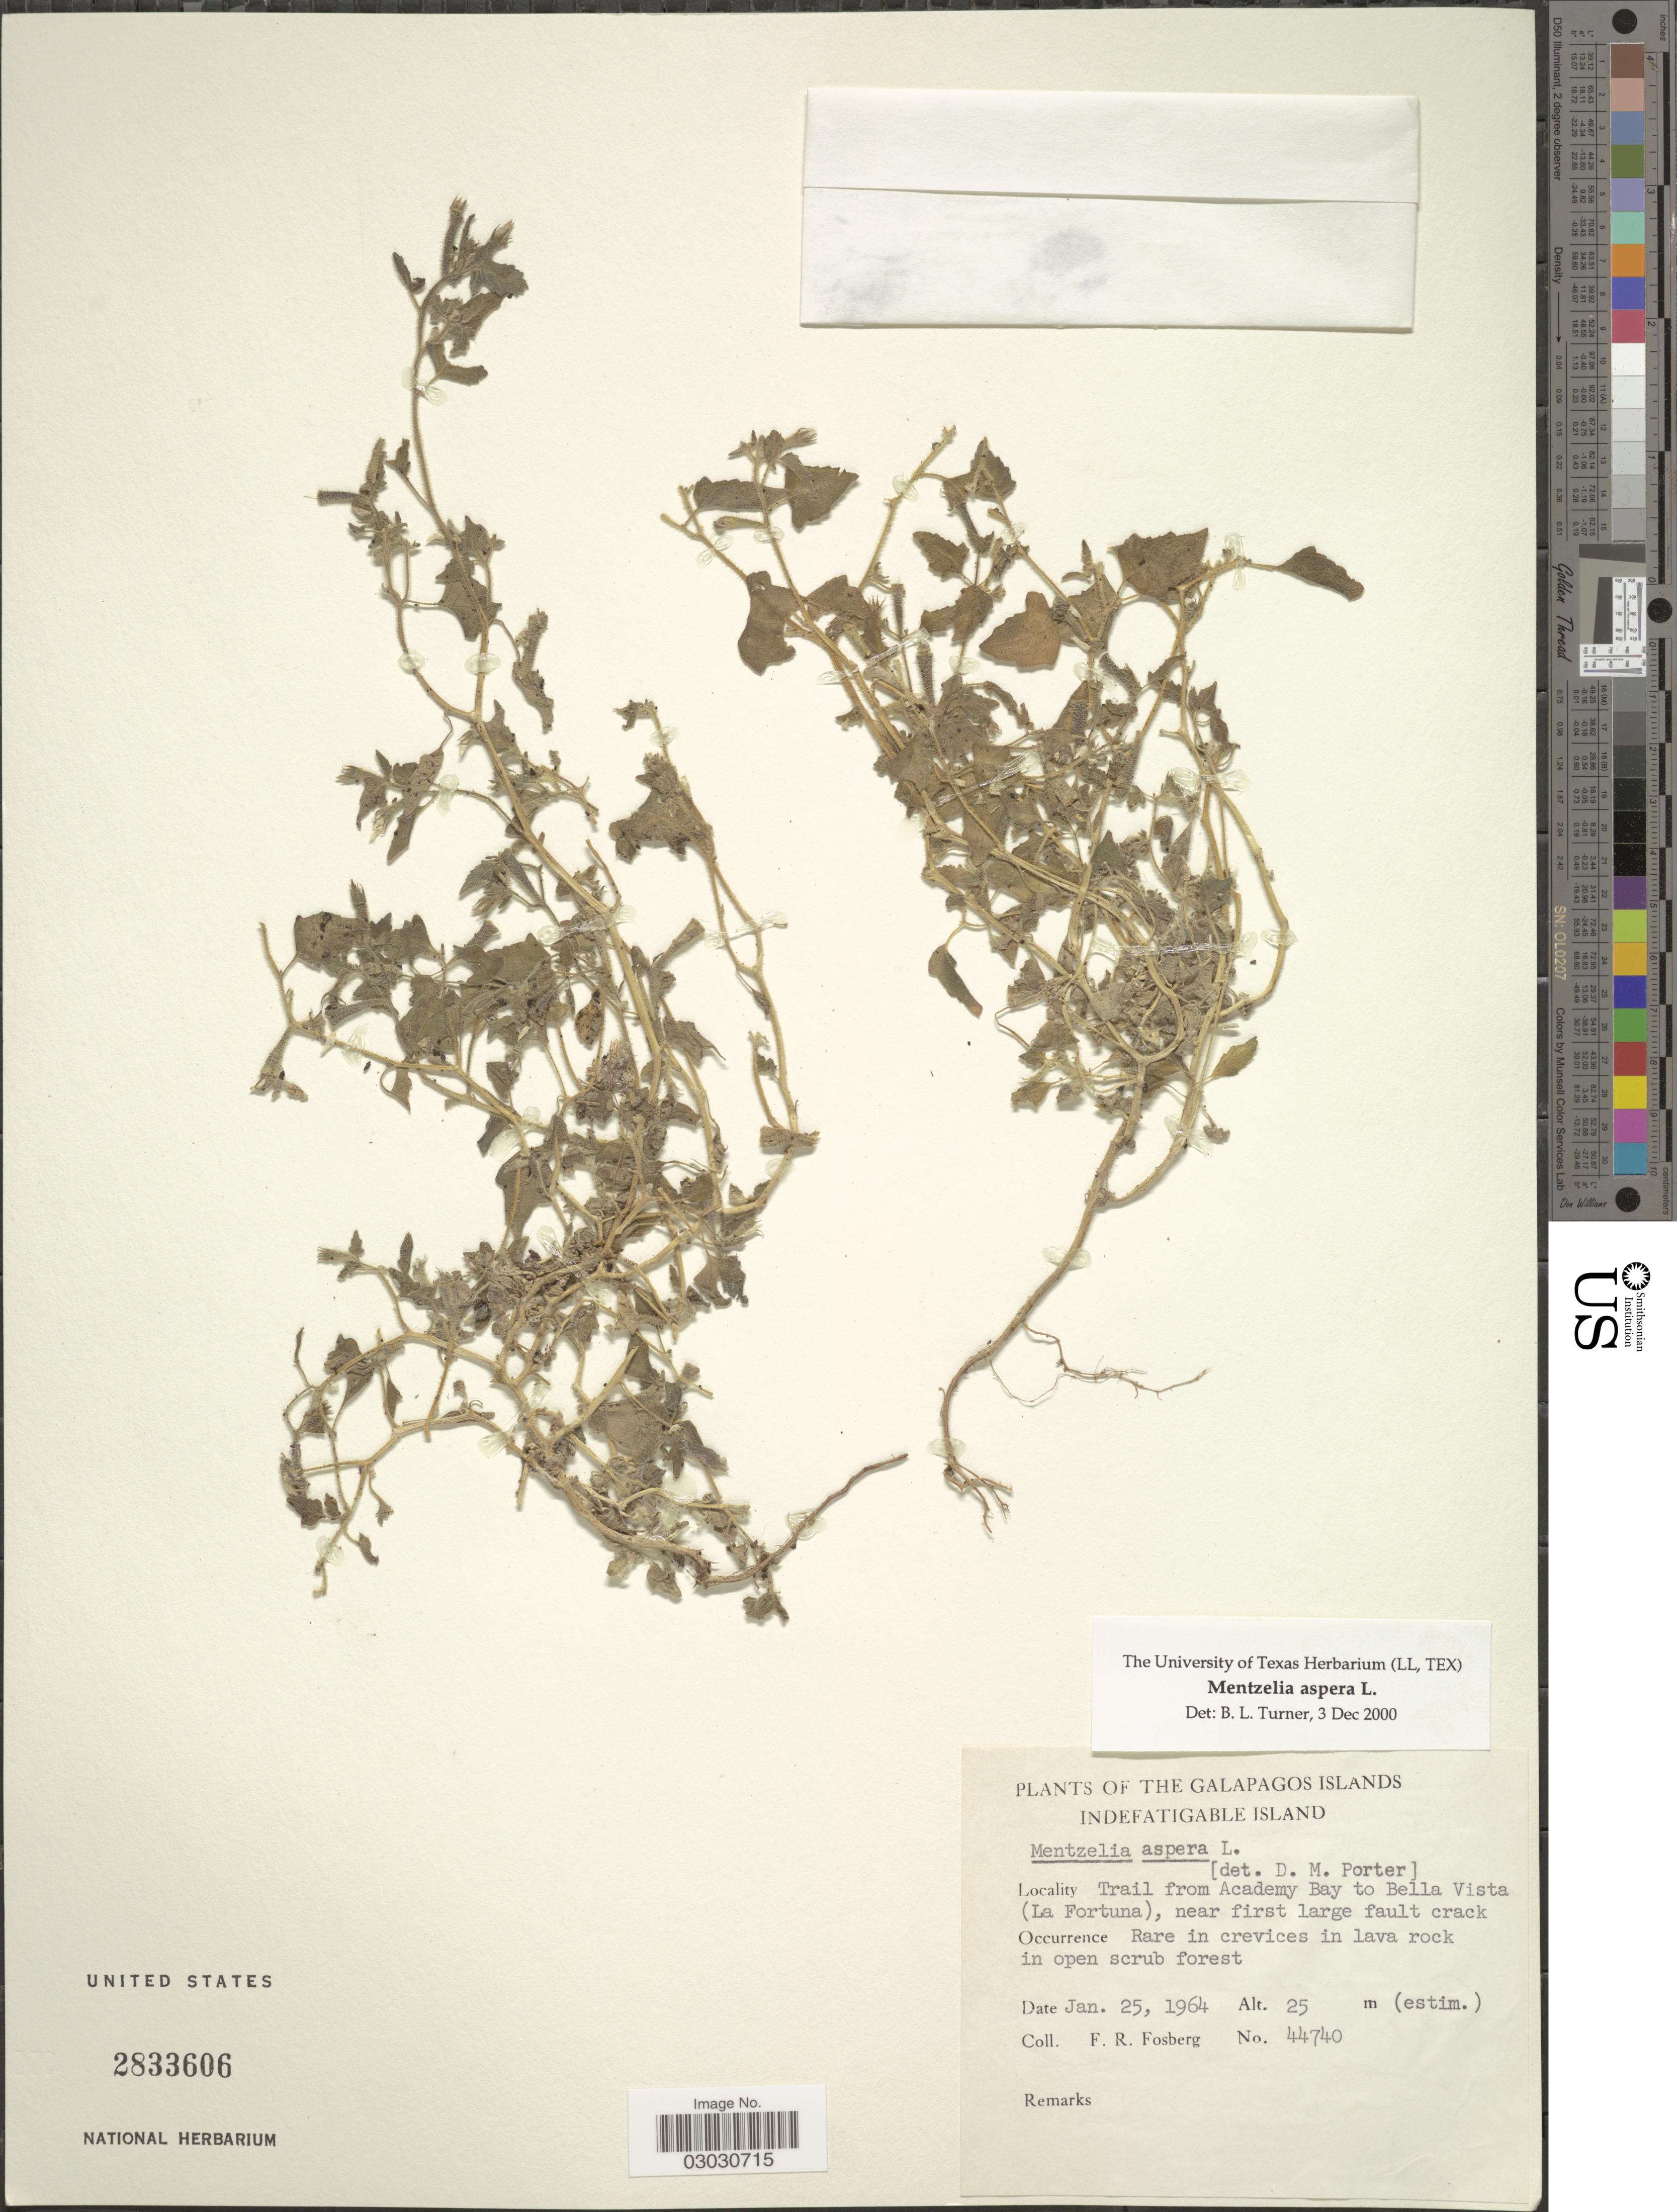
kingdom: Plantae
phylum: Tracheophyta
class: Magnoliopsida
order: Cornales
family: Loasaceae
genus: Mentzelia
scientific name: Mentzelia aspera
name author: L.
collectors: F. R. Fosberg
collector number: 44740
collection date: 1964-01-25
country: Ecuador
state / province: Colón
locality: The Galapagos Islands. Indefatigable Island. Trail from Academy Bay to Bella Vista (La Fortuna), near first large fault crack.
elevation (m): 25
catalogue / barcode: US 2833606